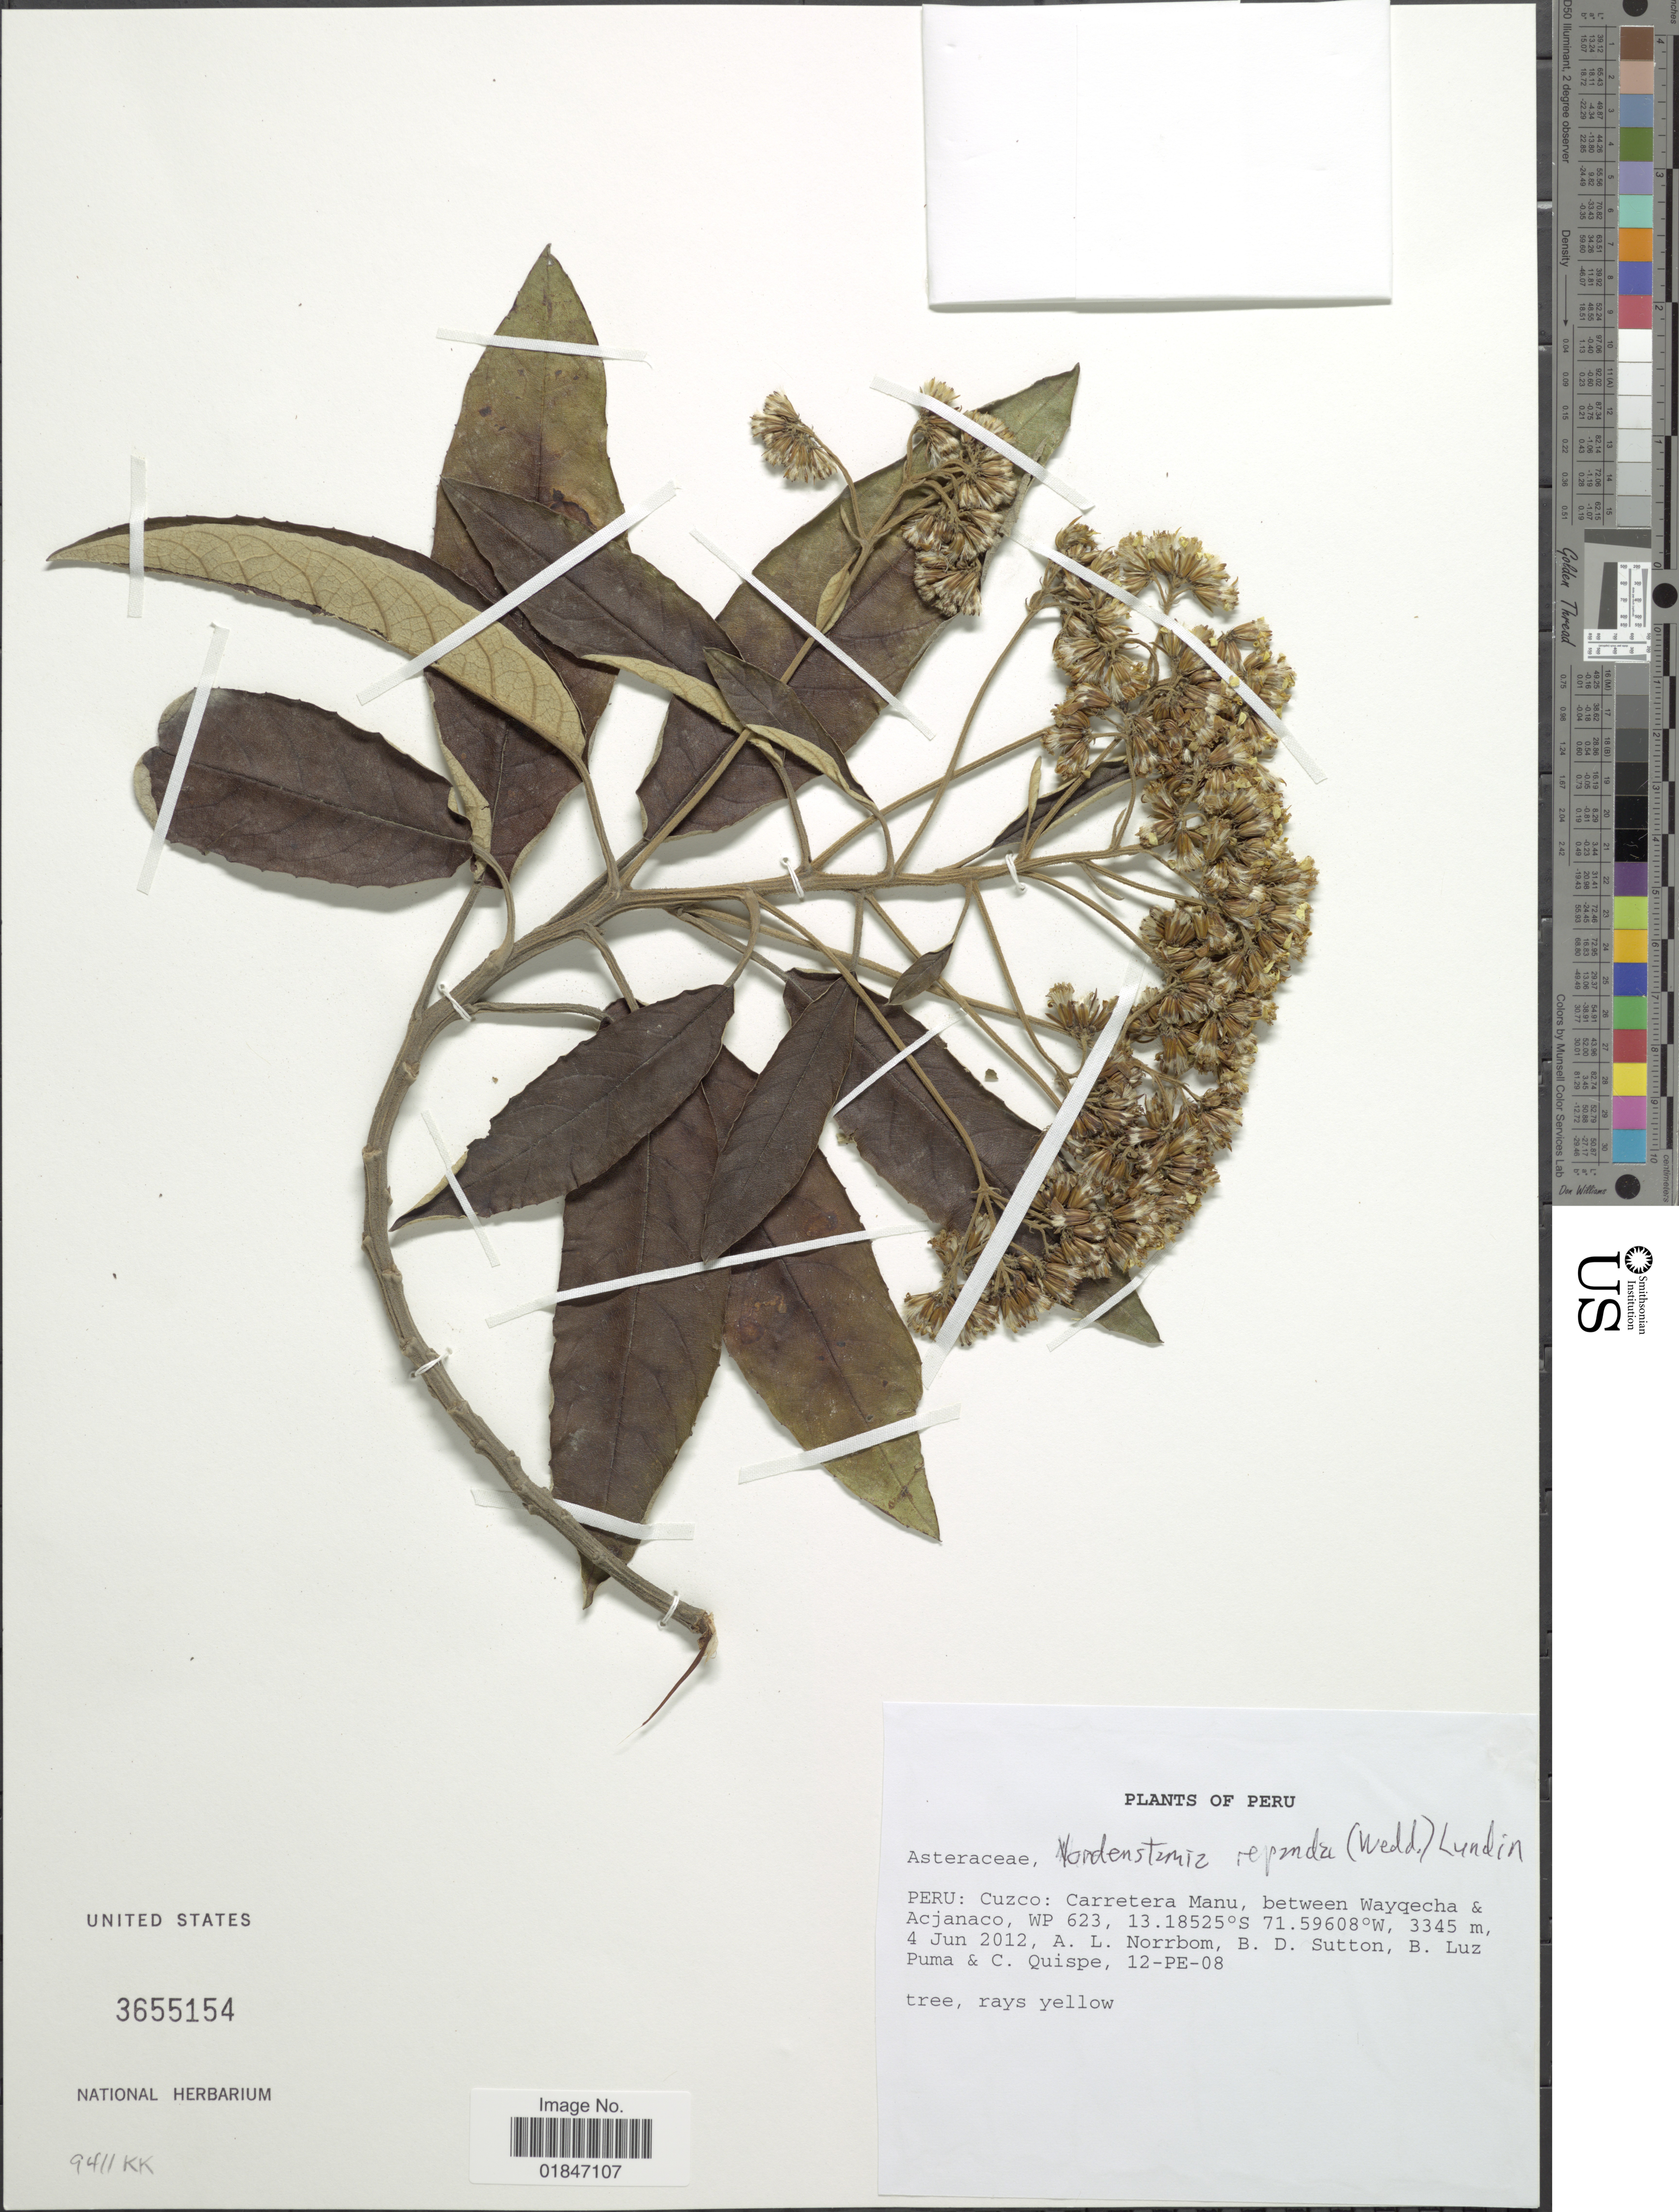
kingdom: Plantae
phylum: Tracheophyta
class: Magnoliopsida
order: Asterales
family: Asteraceae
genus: Nordenstamia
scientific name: Nordenstamia repanda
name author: (Wedd.) Lundin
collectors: A. L. Norrbom, B. Sutton, B. Luz Puma & C. Quispe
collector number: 12-PE-08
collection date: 2012-06-04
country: Peru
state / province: Cusco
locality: Peru: Cuzco: Carretera Mnau, between Wayqeche & Acjanaco, WP 623.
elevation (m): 3345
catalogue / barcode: US 3655154